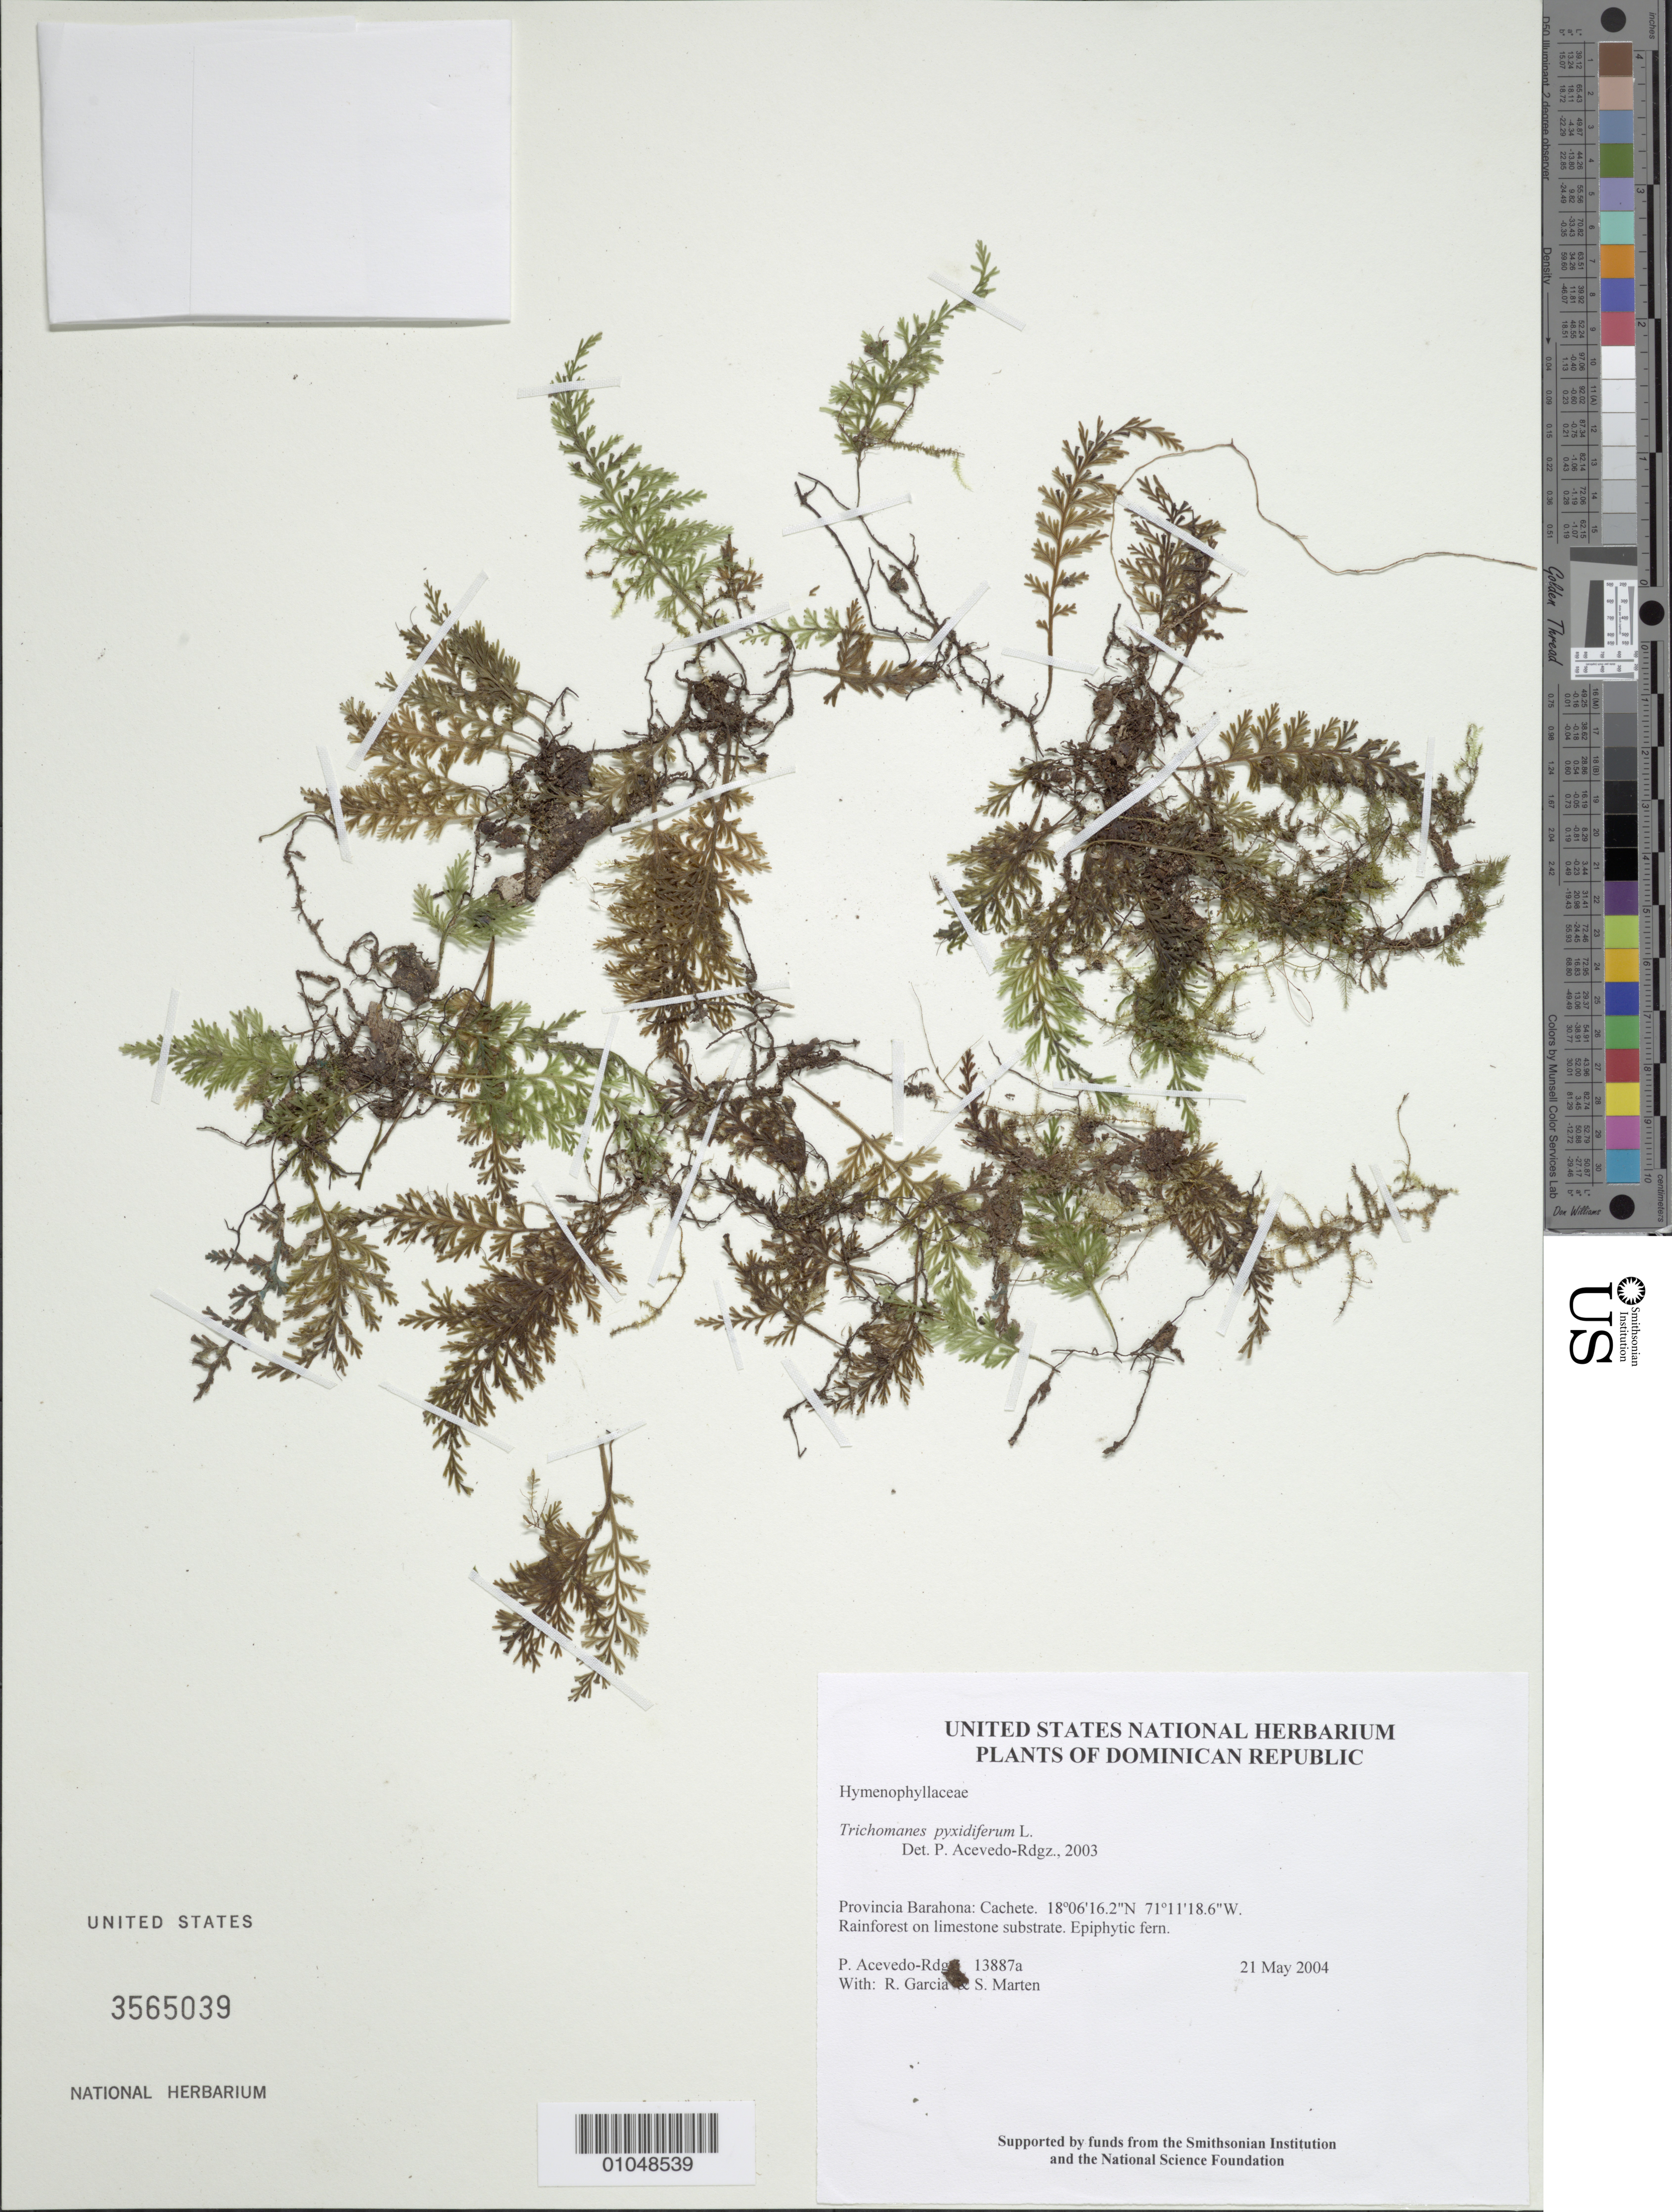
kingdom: Plantae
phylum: Tracheophyta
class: Polypodiopsida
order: Hymenophyllales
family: Hymenophyllaceae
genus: Polyphlebium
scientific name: Polyphlebium pyxidiferum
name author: (L.) Ebihara & Dubuisson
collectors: P. Acevedo-Rodr., R. G. García & S. Marten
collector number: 13887a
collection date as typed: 21 May 2004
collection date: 2004-05-21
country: Dominican Republic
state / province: Barahona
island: Hispaniola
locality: Cachete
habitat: Rainforest on limestone substrate.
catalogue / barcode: US 3565039